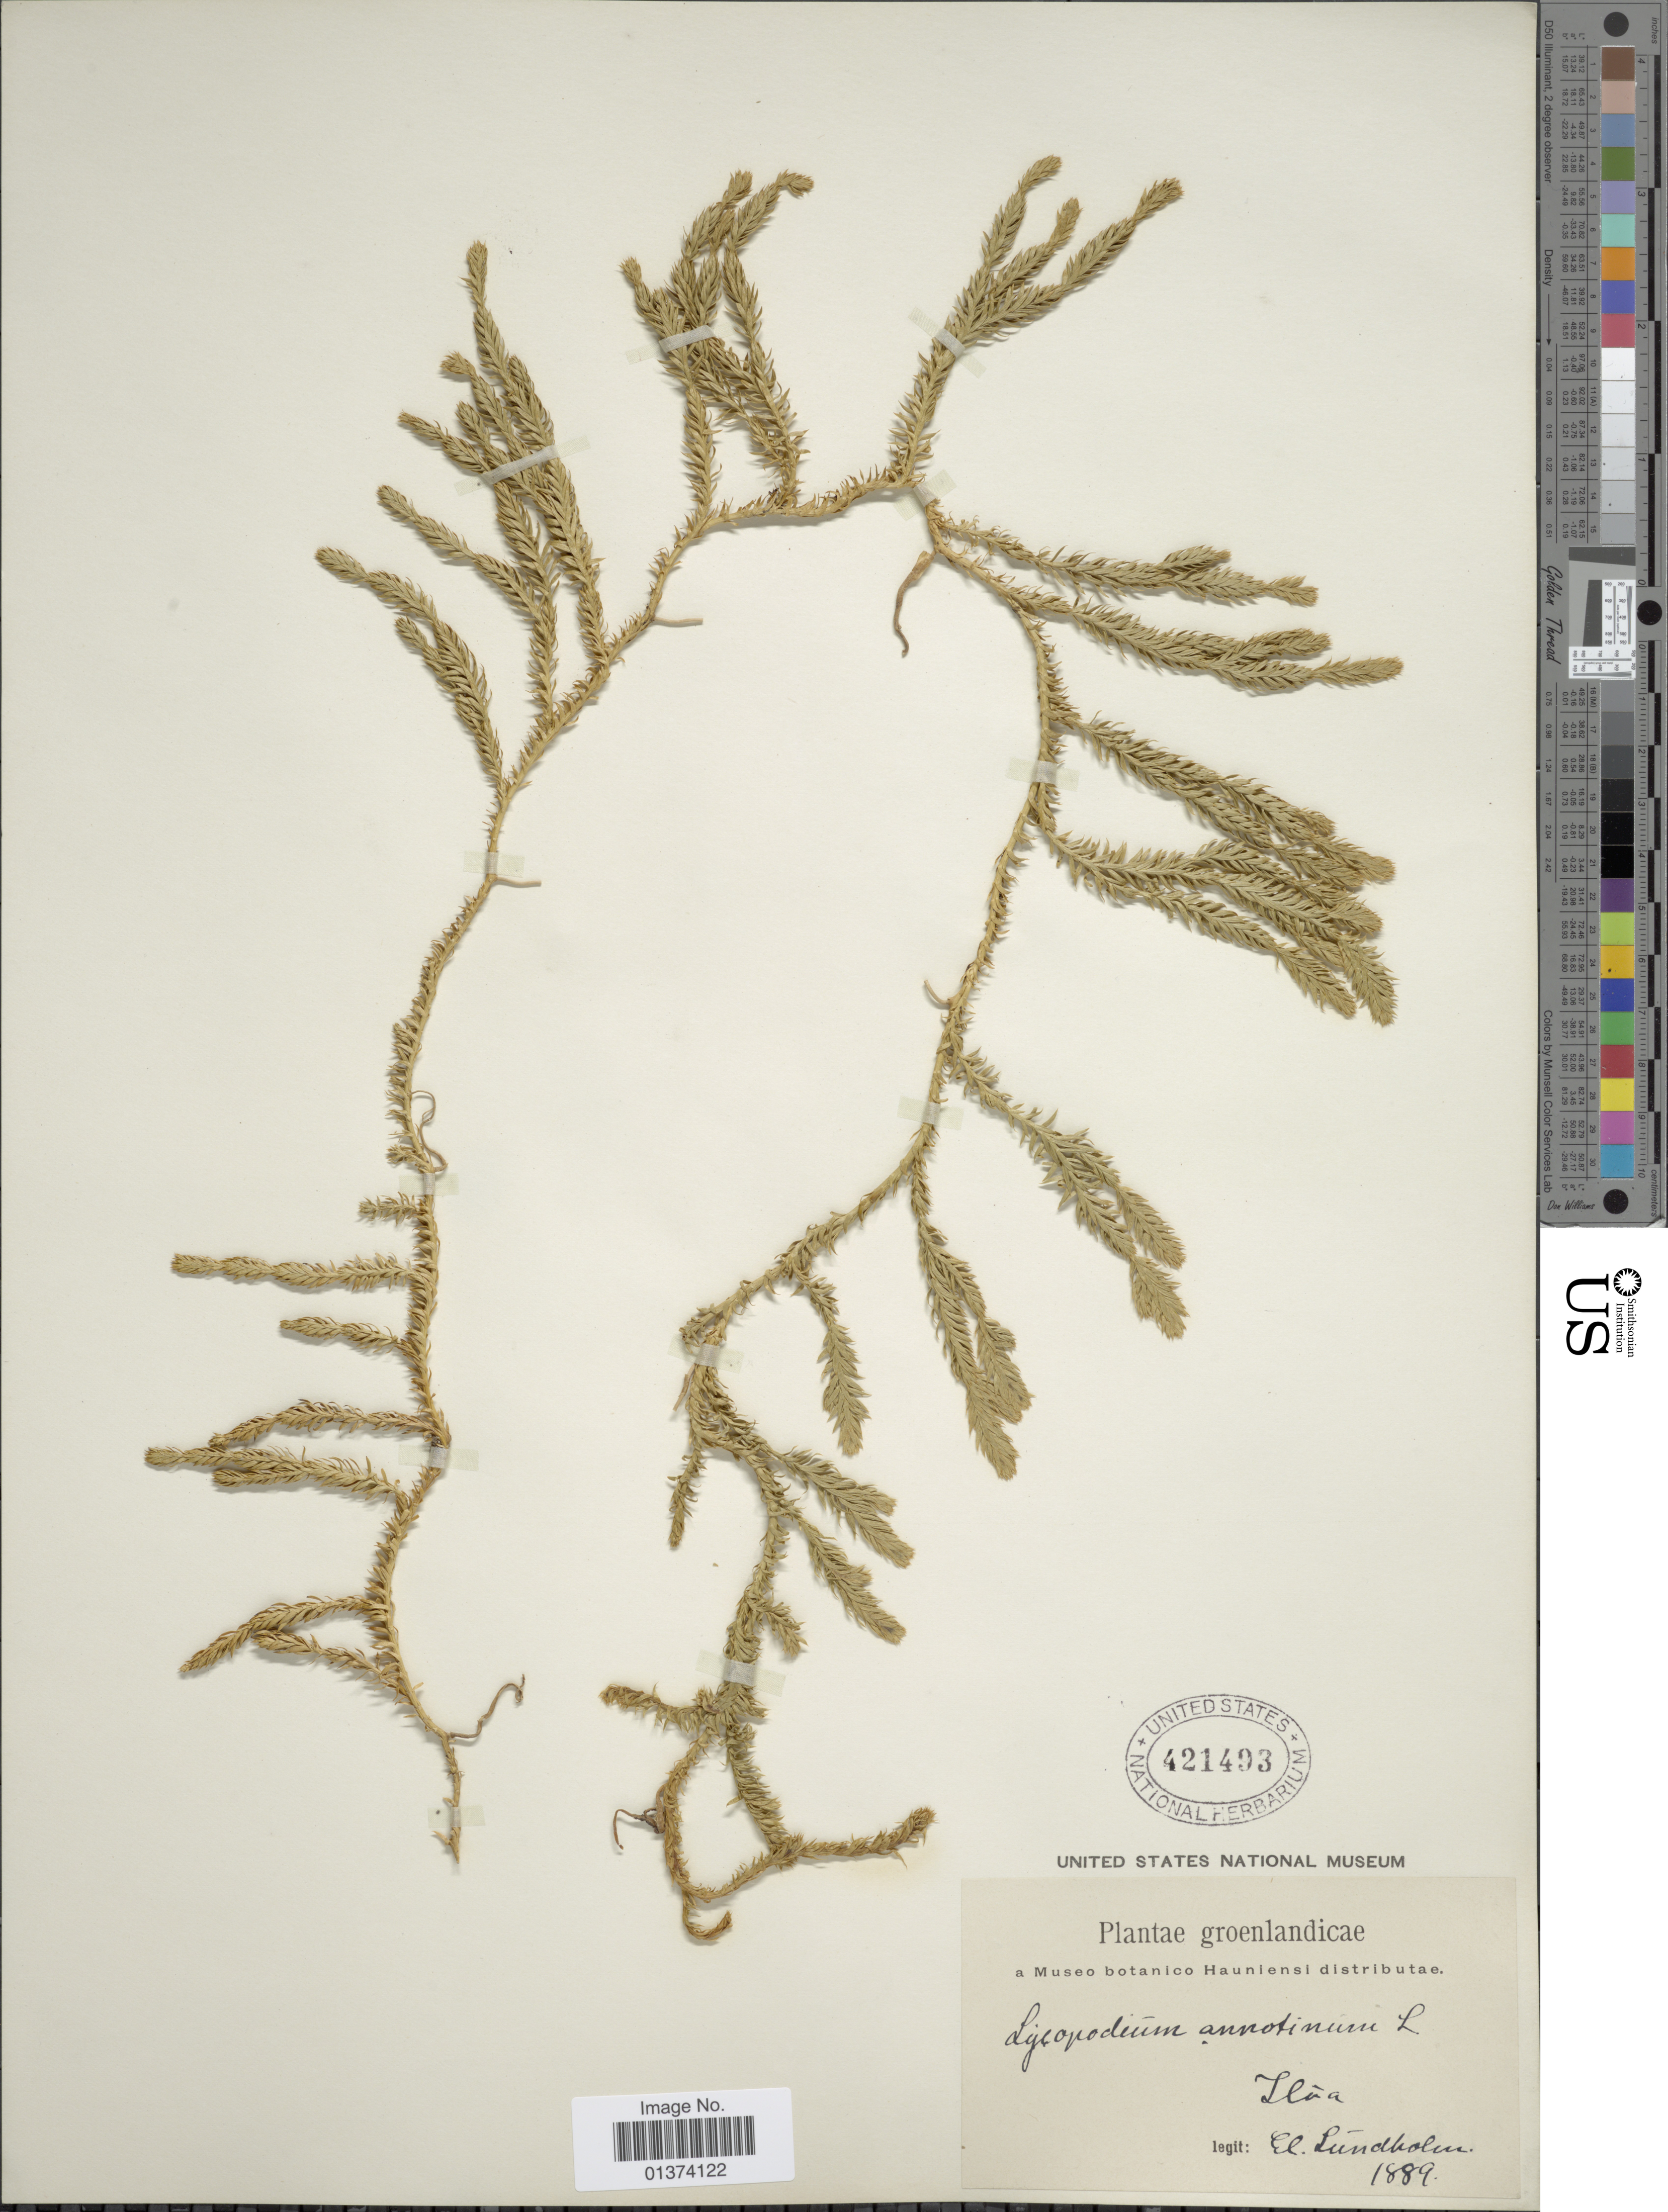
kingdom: Plantae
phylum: Tracheophyta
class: Lycopodiopsida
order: Lycopodiales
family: Lycopodiaceae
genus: Spinulum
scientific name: Spinulum annotinum subsp. annotinum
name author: (L.) A. Haines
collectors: E. Lundholm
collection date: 1889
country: Greenland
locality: Ilua.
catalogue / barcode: US 421493